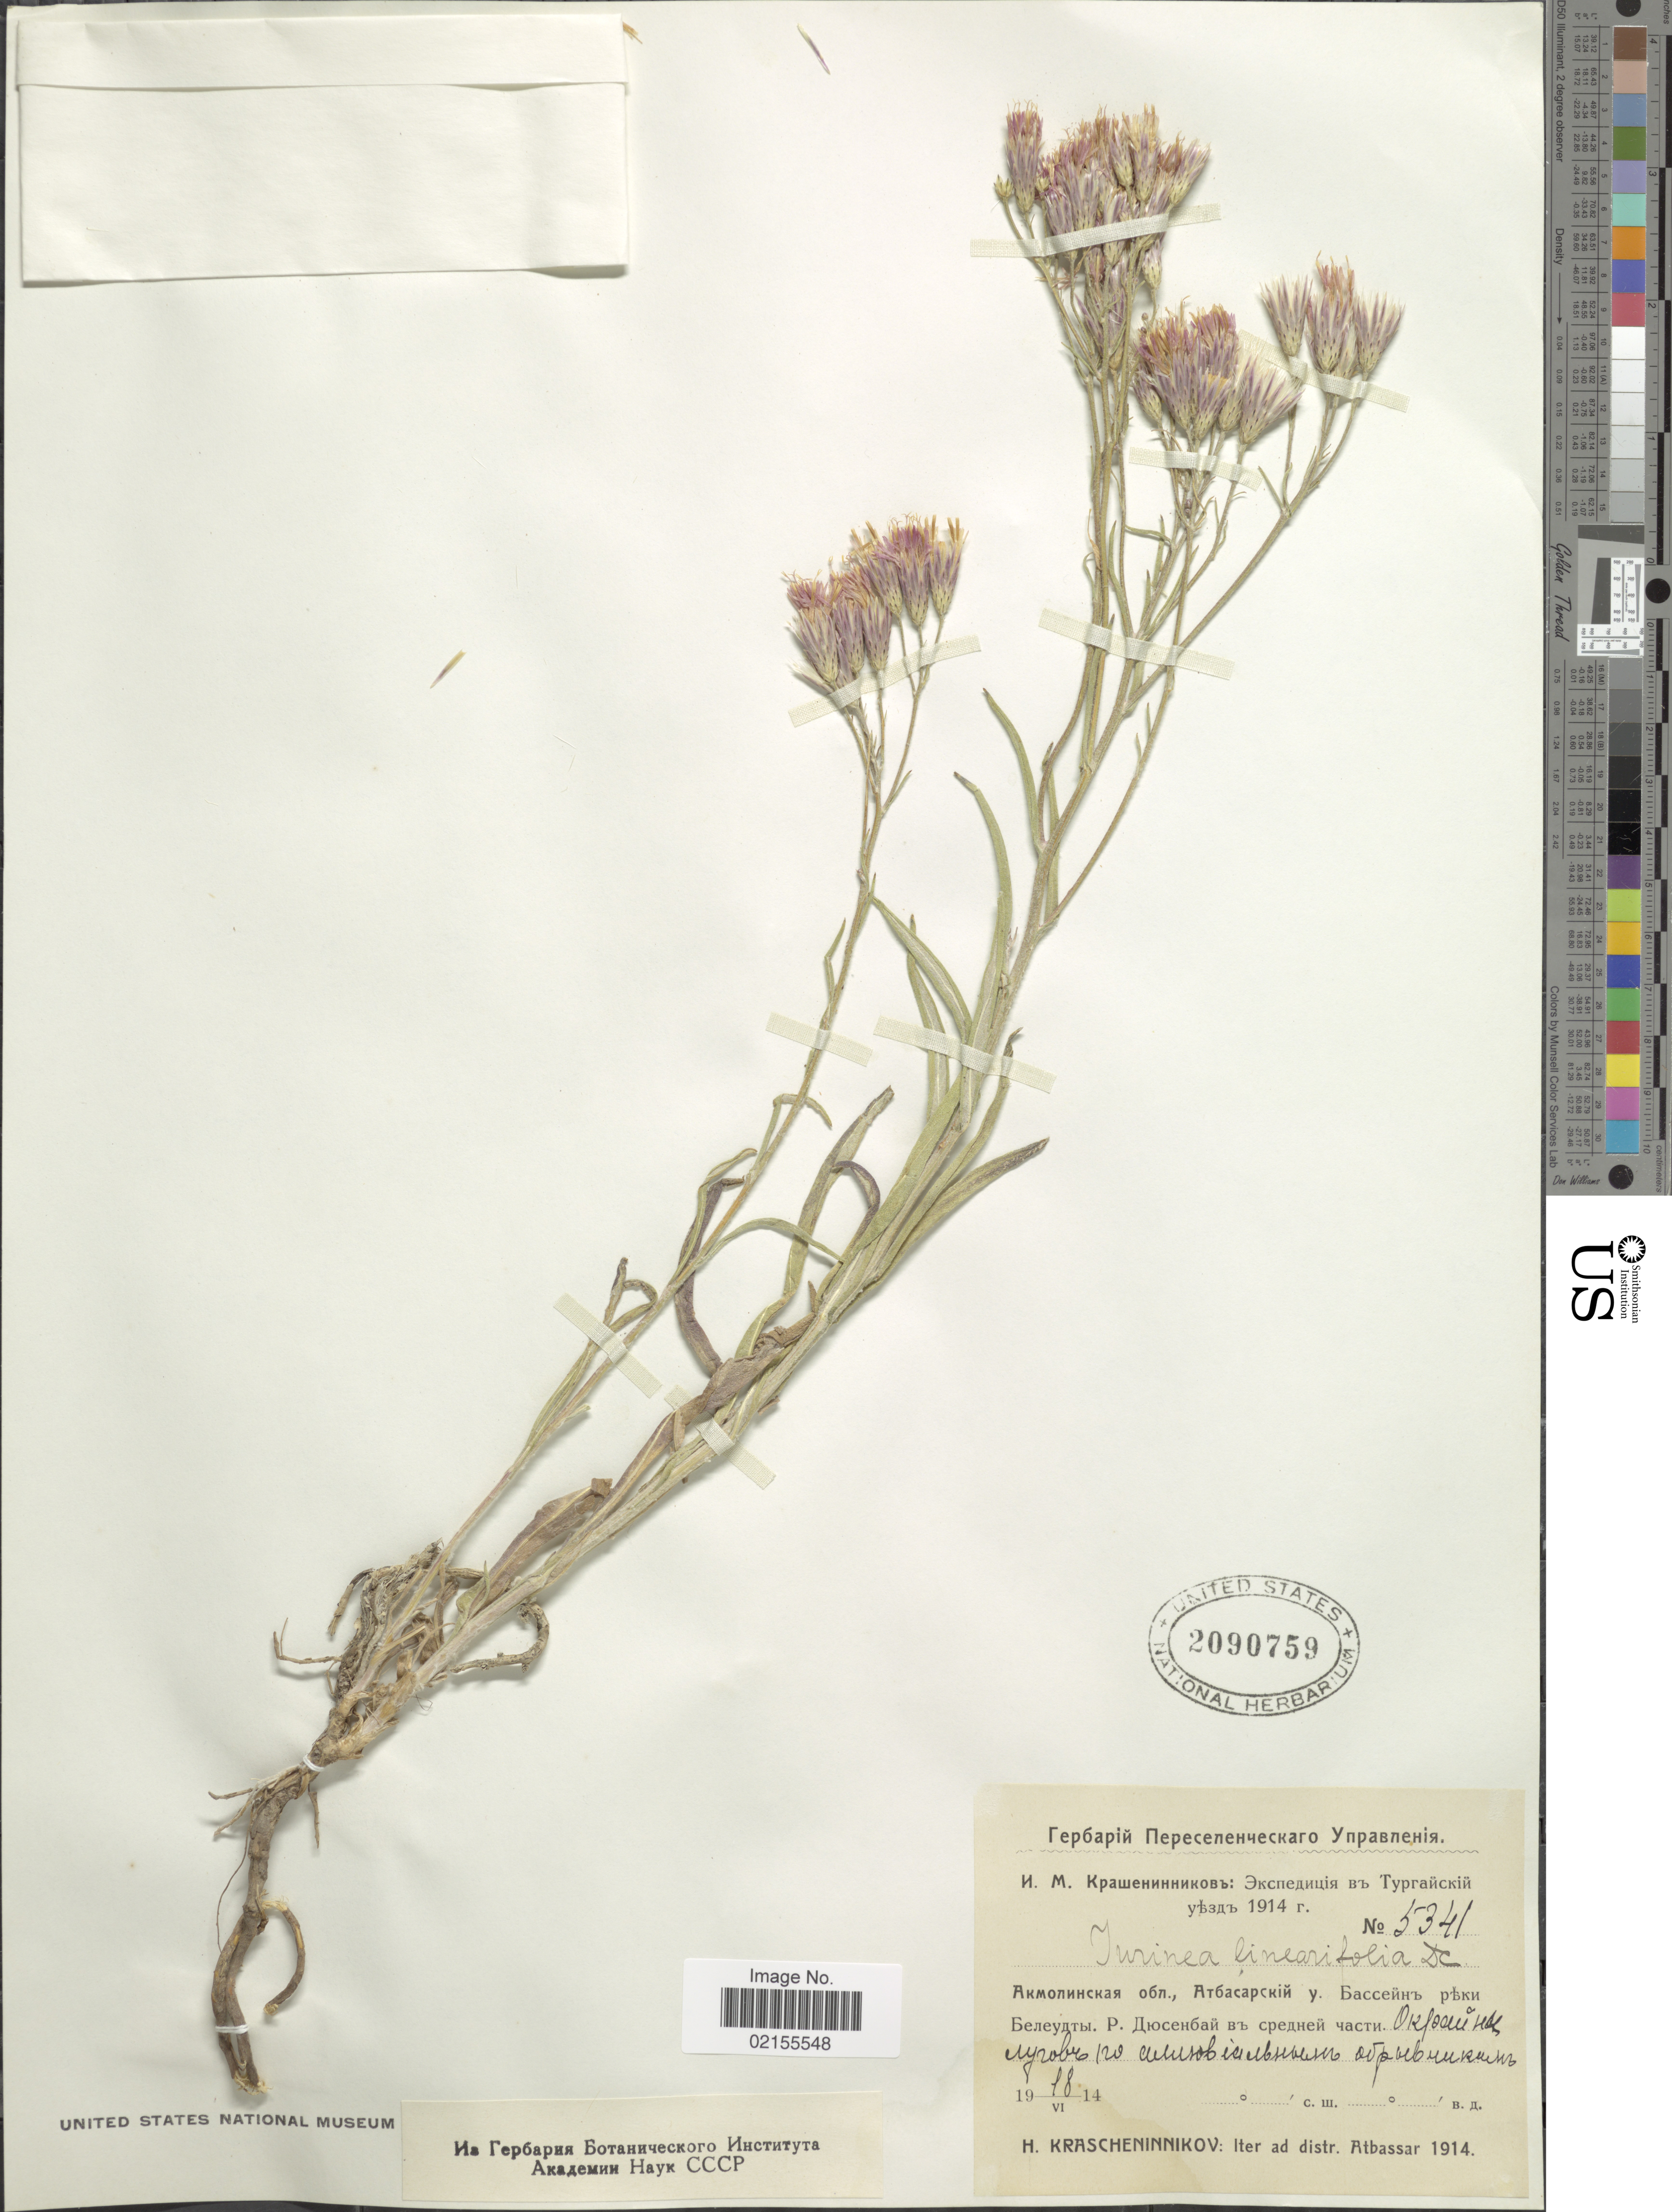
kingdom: Plantae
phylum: Tracheophyta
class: Magnoliopsida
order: Asterales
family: Asteraceae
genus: Jurinea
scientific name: Jurinea multiflora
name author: (L.) B. Fedtsch.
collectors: H. Krascheninnikov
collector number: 5341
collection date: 1914-06-18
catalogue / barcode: US 2090759